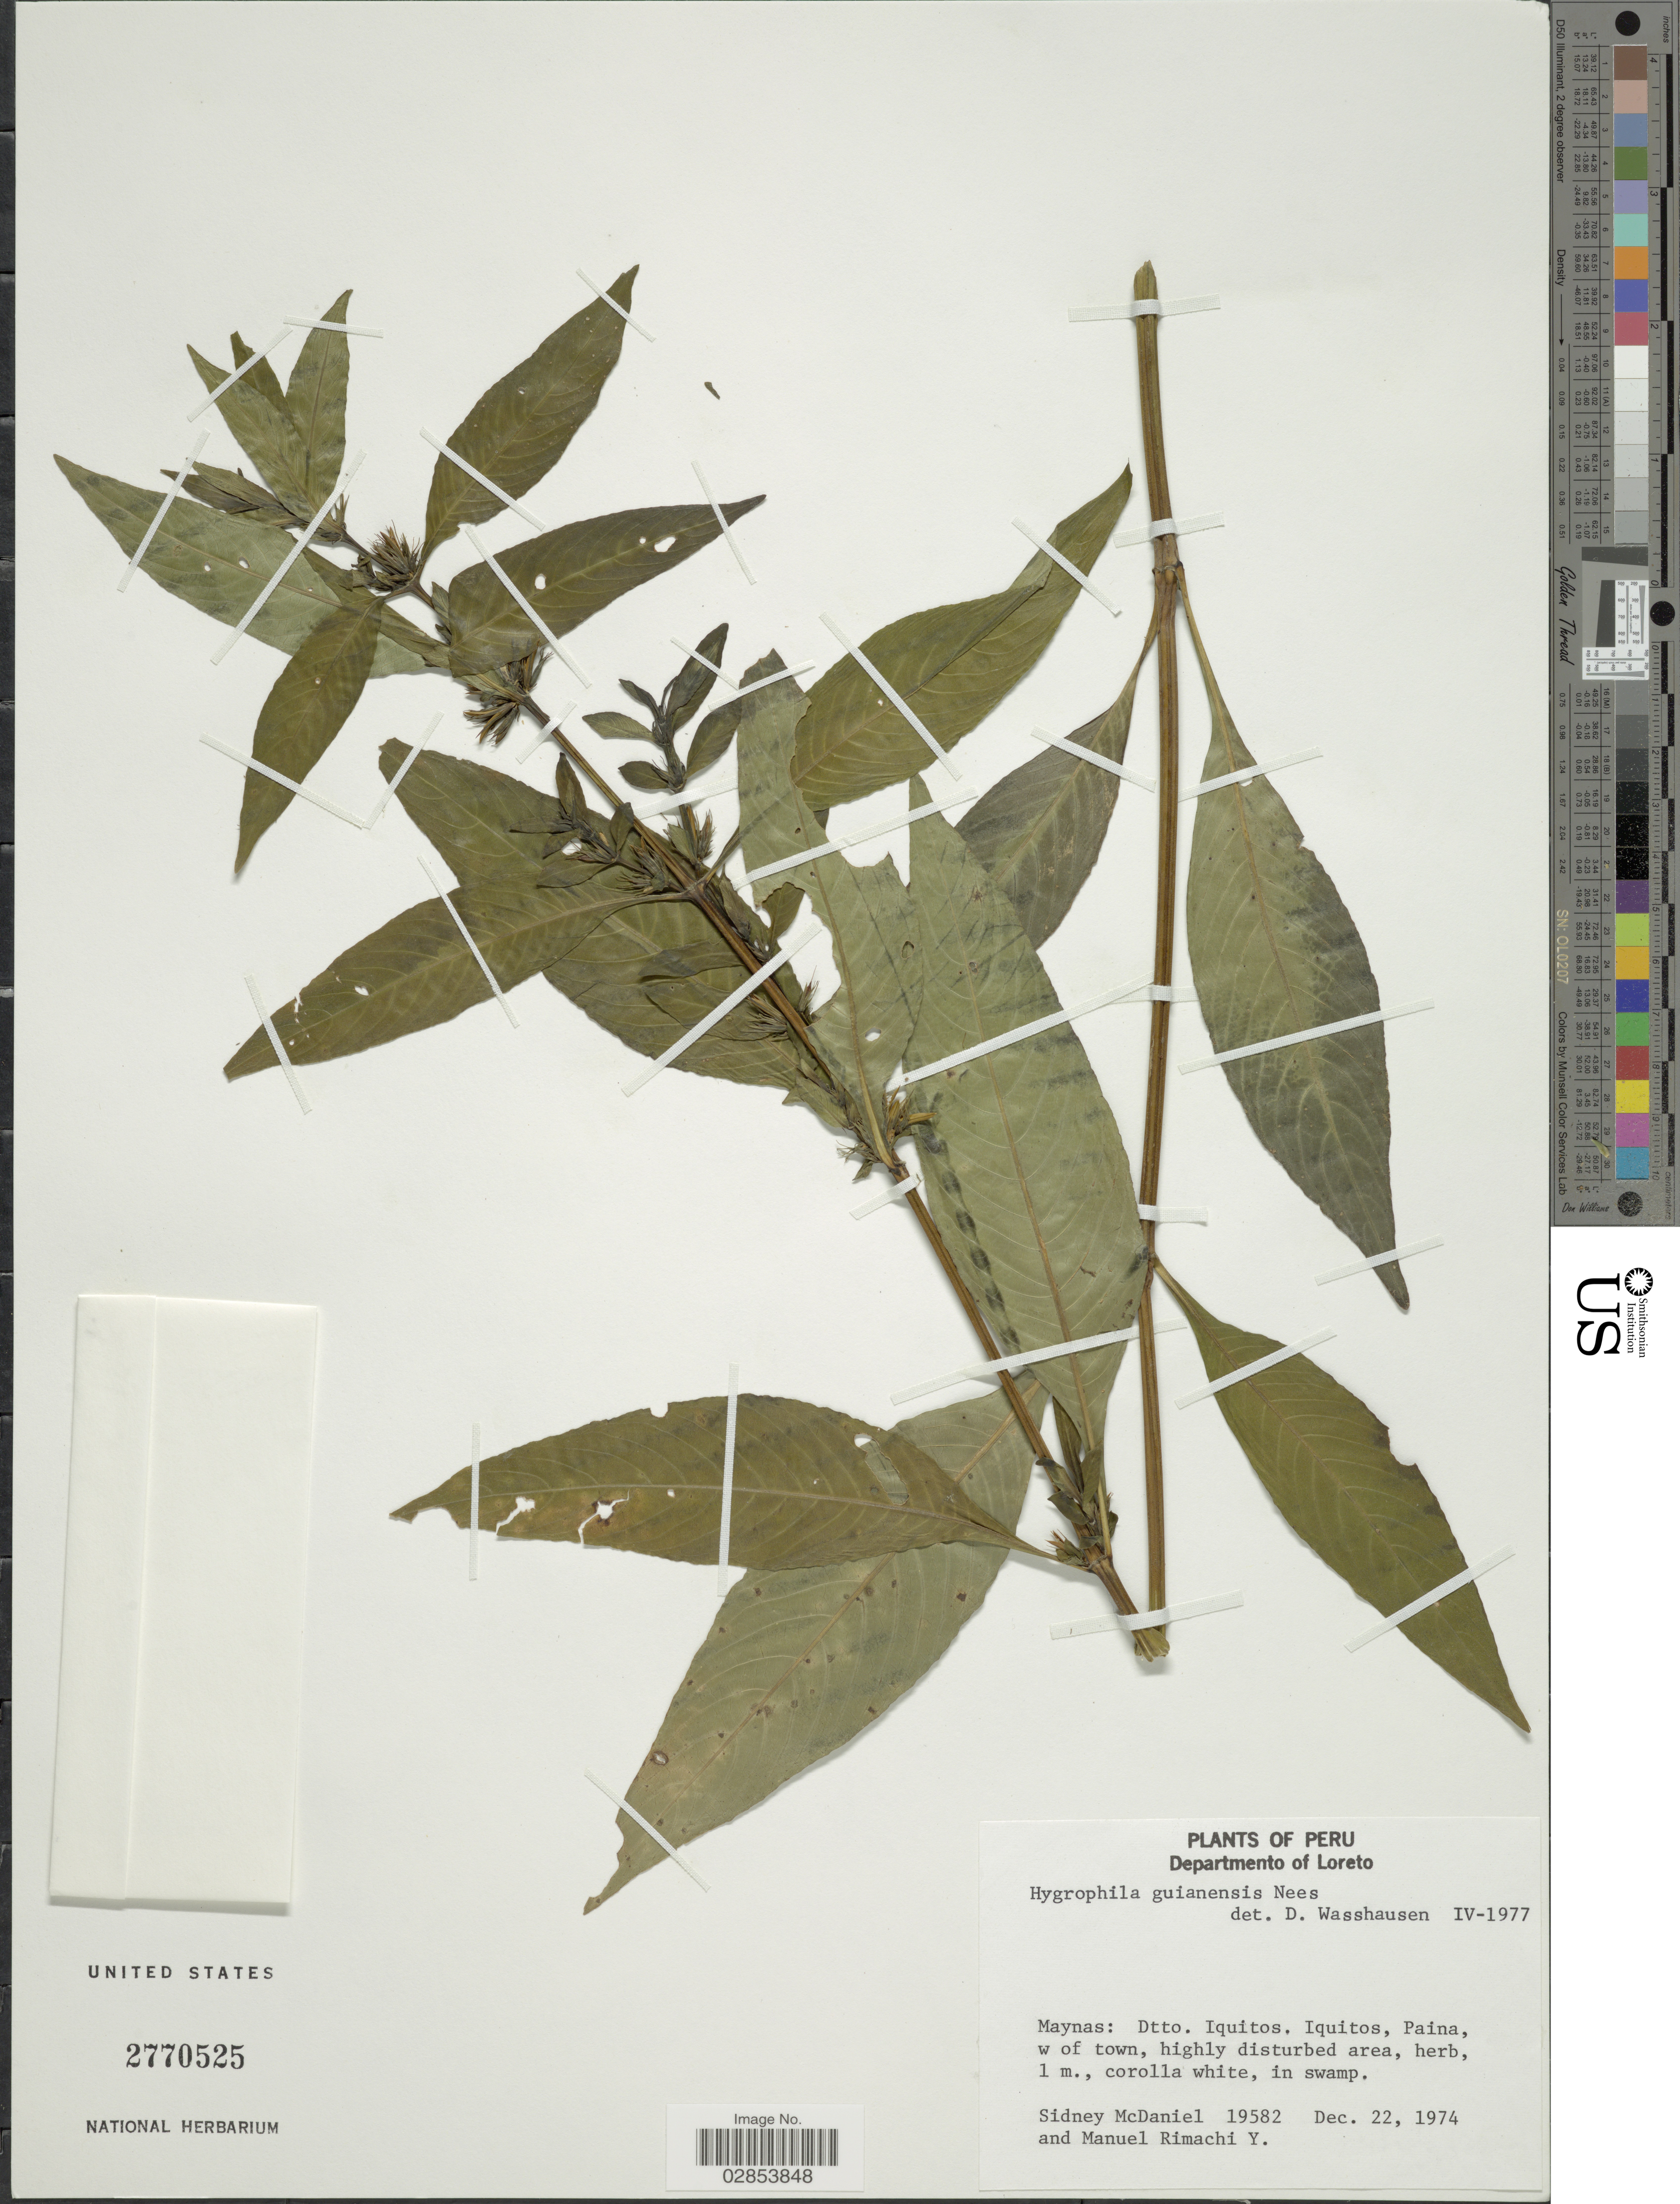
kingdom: Plantae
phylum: Tracheophyta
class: Magnoliopsida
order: Lamiales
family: Acanthaceae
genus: Hygrophila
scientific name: Hygrophila costata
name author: Nees & T. Nees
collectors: S. McDaniel & M. Rimachi Y.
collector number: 19582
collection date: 1974-12-22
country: Peru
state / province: Loreto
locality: Departamento of Loreto, Maynas: Dtto. Iquitos. Iquitos, Paina w of town.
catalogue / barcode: US 2770525